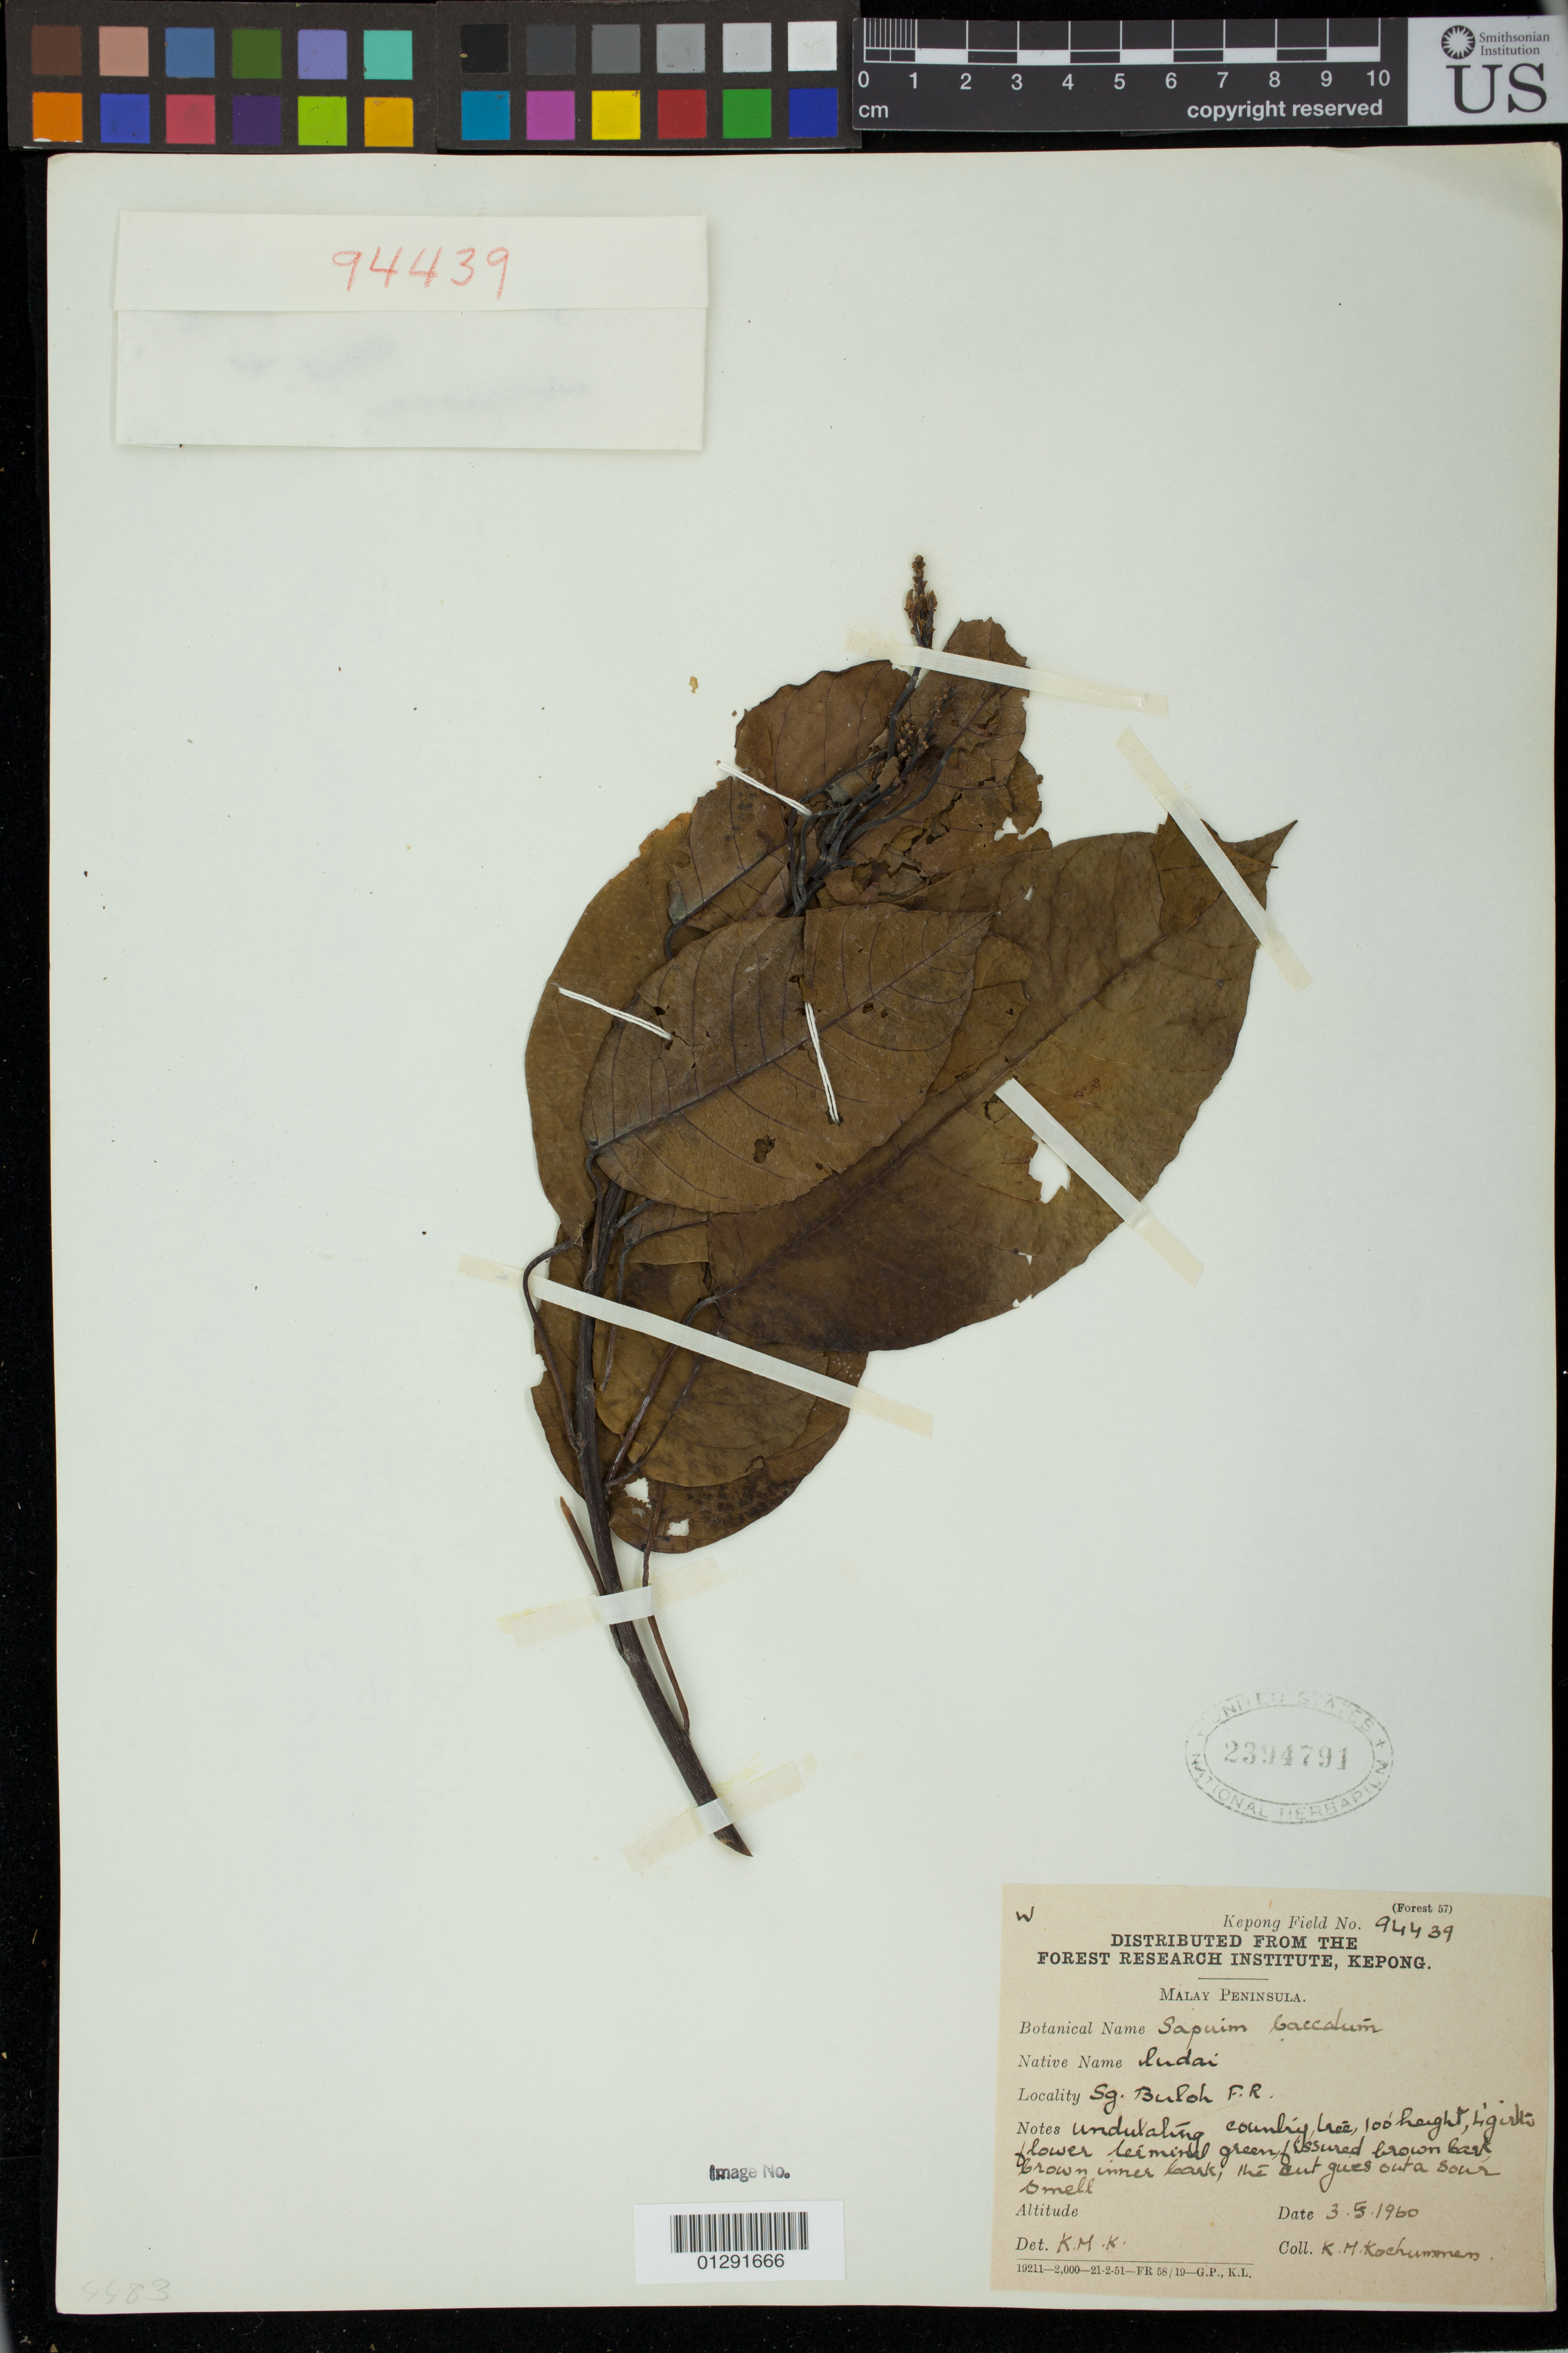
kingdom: Plantae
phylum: Tracheophyta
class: Magnoliopsida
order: Malpighiales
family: Euphorbiaceae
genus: Sapium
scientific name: Sapium baccatum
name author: Roxb.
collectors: K. Kochummen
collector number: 94439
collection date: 1960-05-03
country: Malaysia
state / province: Selangor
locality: Sg. Buloh F.R. Kepong Field No. 94439.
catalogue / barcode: US 2394791